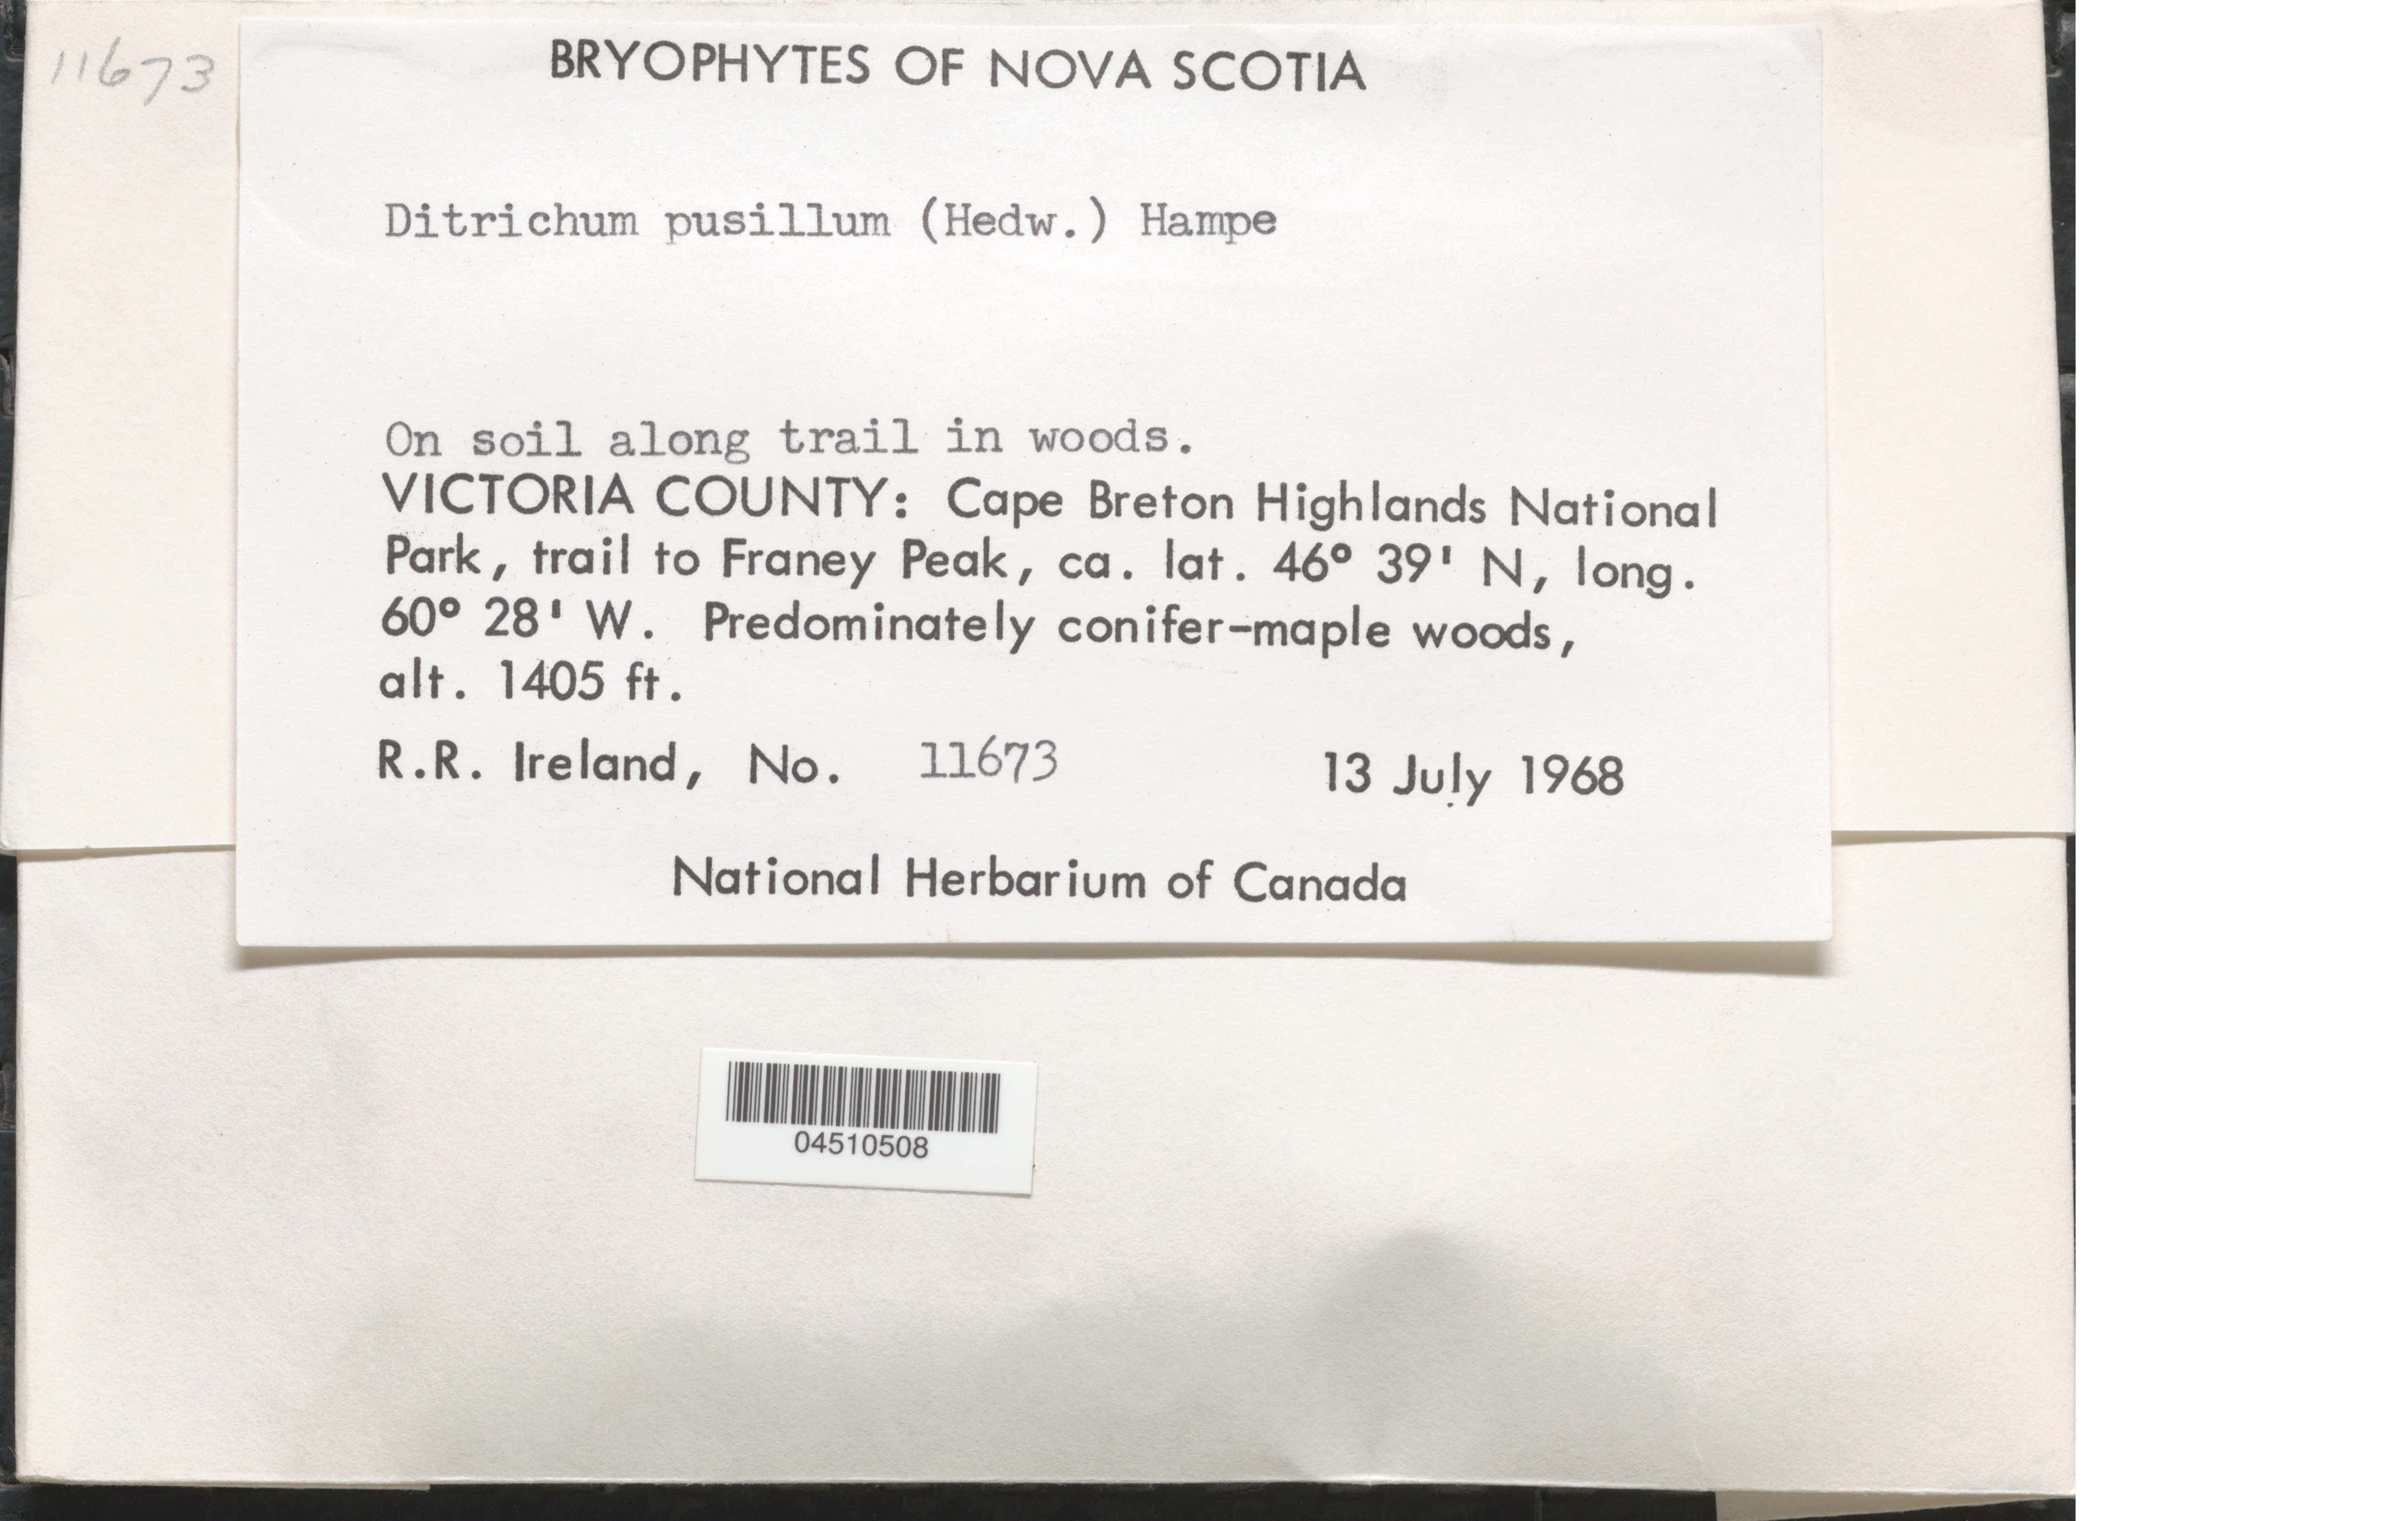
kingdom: Plantae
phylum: Bryophyta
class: Bryopsida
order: Dicranales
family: Ditrichaceae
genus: Ditrichum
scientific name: Ditrichum pallidum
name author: (Hedw.) Hampe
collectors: R. Ireland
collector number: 11673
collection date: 1968-07-13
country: Canada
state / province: Nova Scotia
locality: Victoria County: Cape Breton Highlands National Park, trail to Franey Peak.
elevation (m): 428